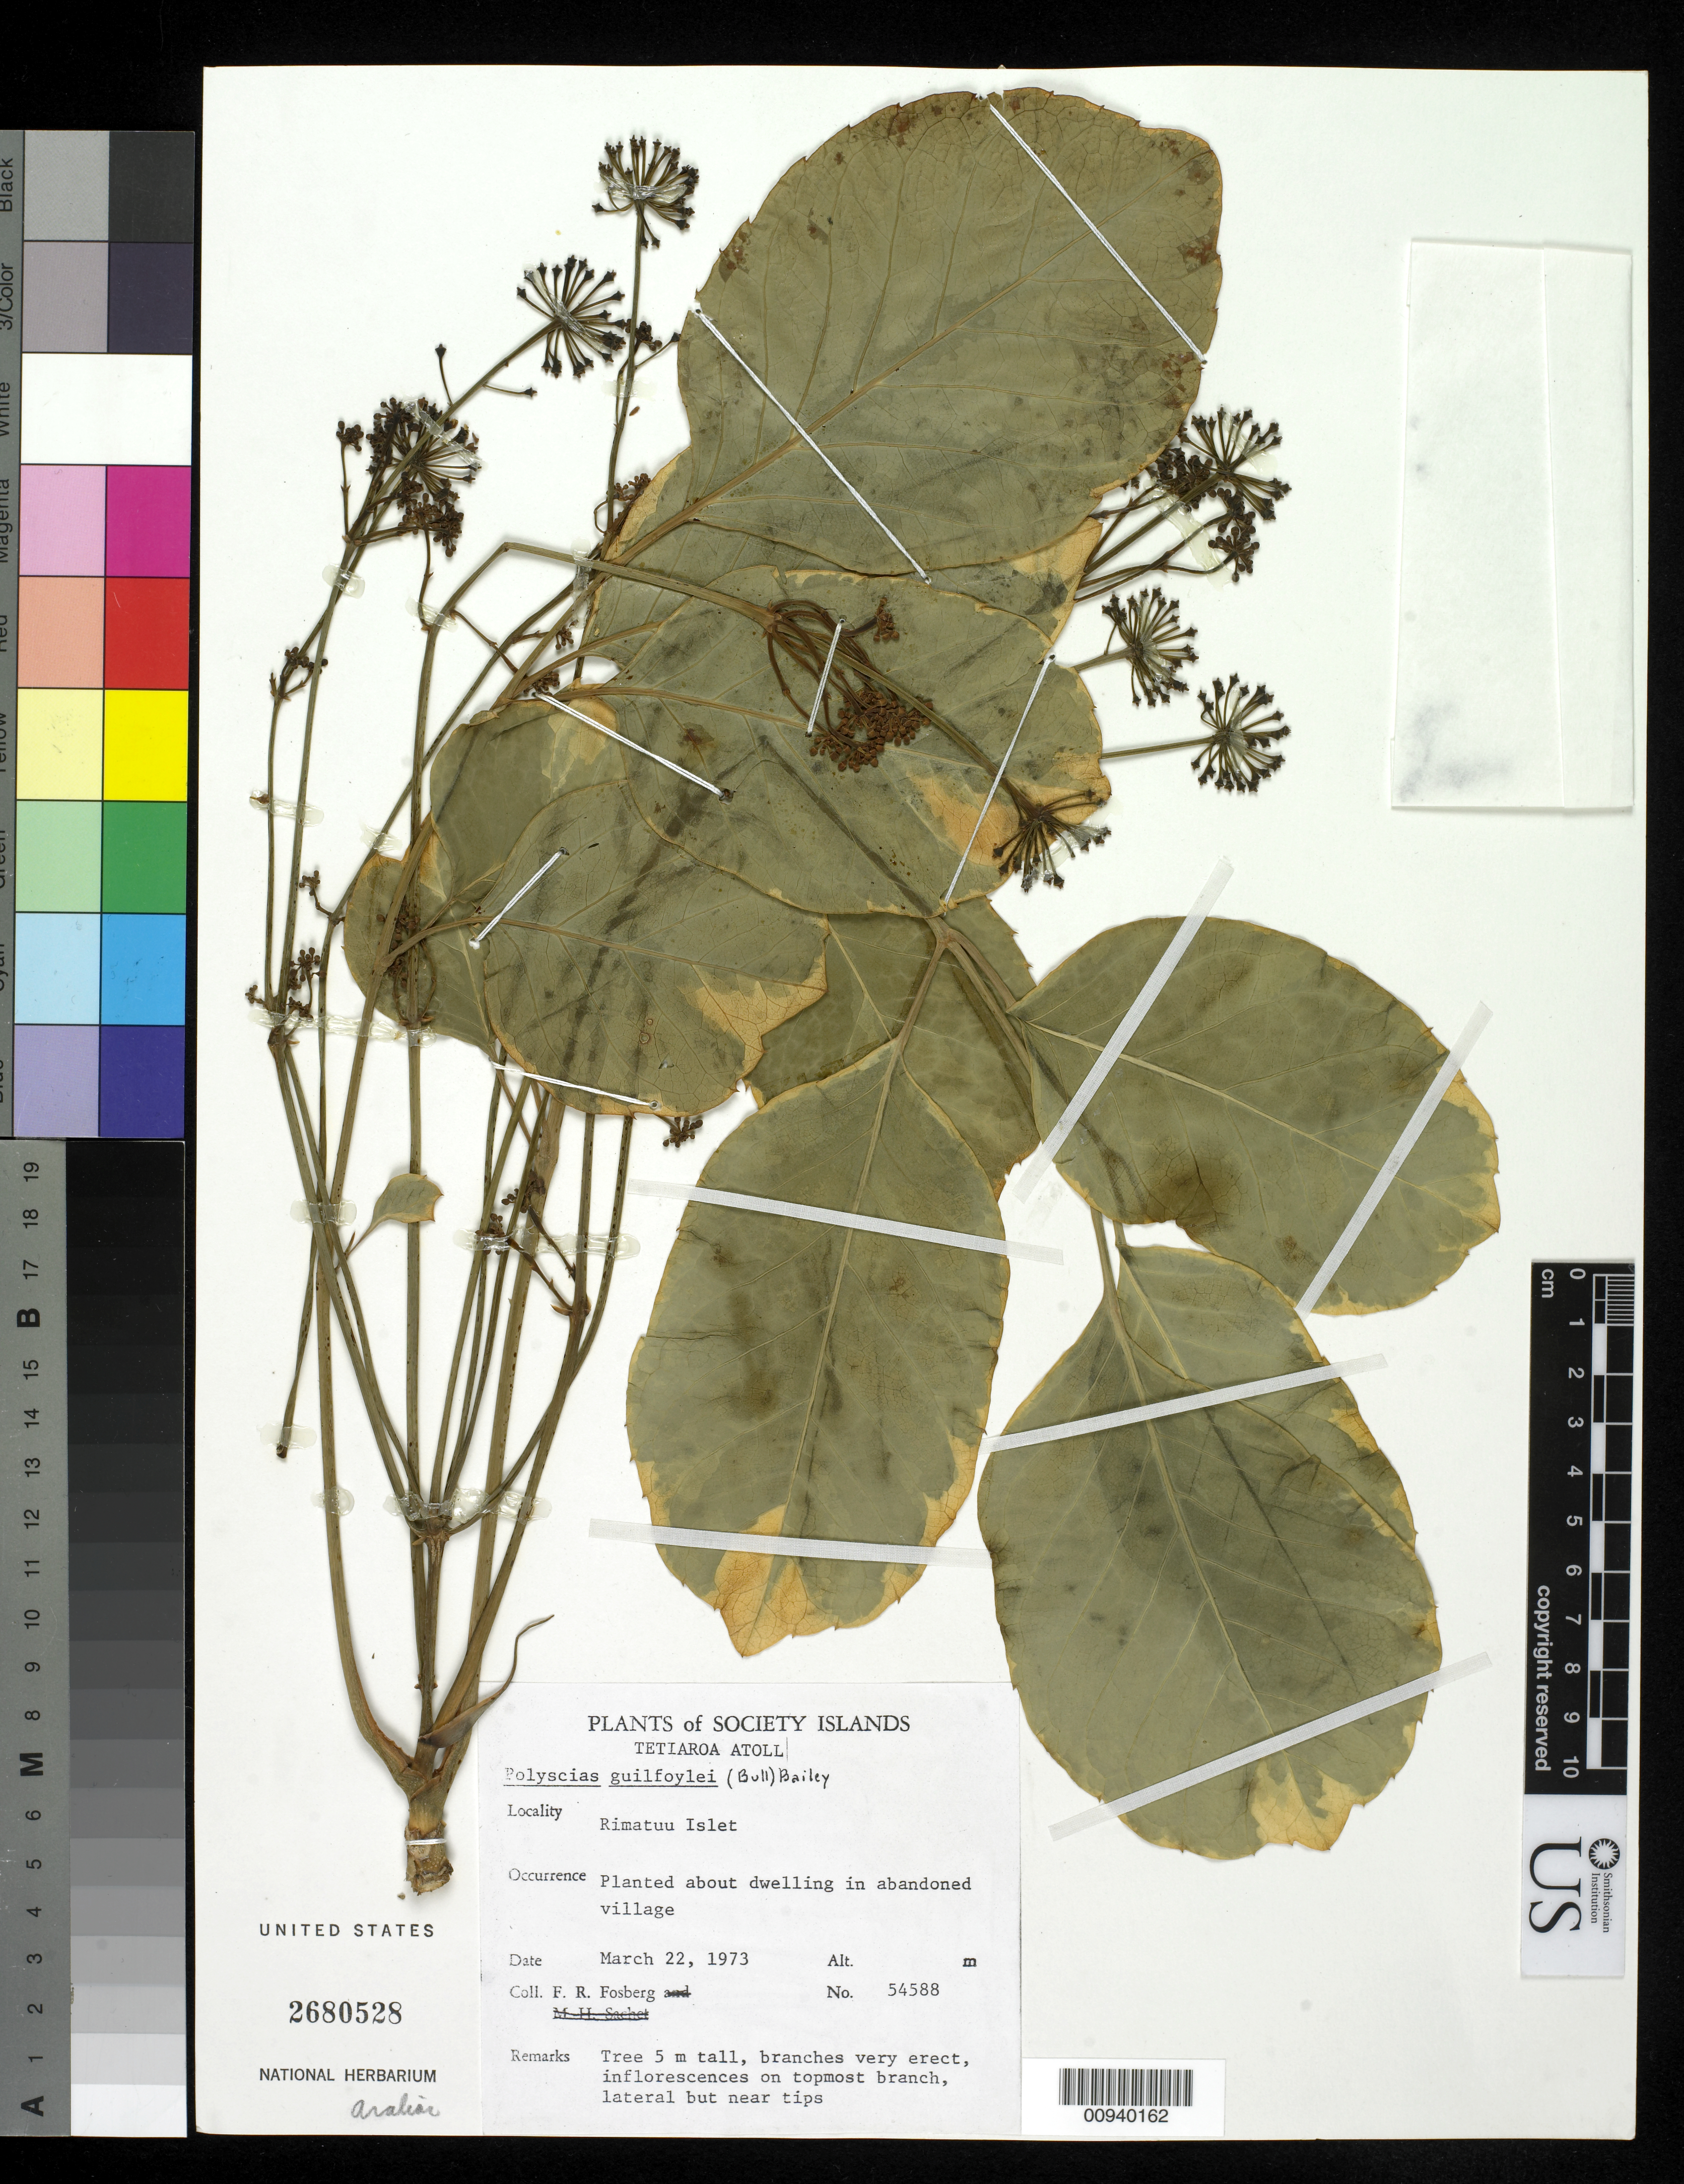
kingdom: Plantae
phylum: Tracheophyta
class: Magnoliopsida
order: Apiales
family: Araliaceae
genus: Polyscias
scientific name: Polyscias guilfoylei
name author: (W. Bull) L.H. Bailey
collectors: F. R. Fosberg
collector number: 54588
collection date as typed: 21 Mar 1973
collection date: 1973-03-21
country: French Polynesia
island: Tetiaroa Atoll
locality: Rimatuu Islet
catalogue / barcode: US 2680528